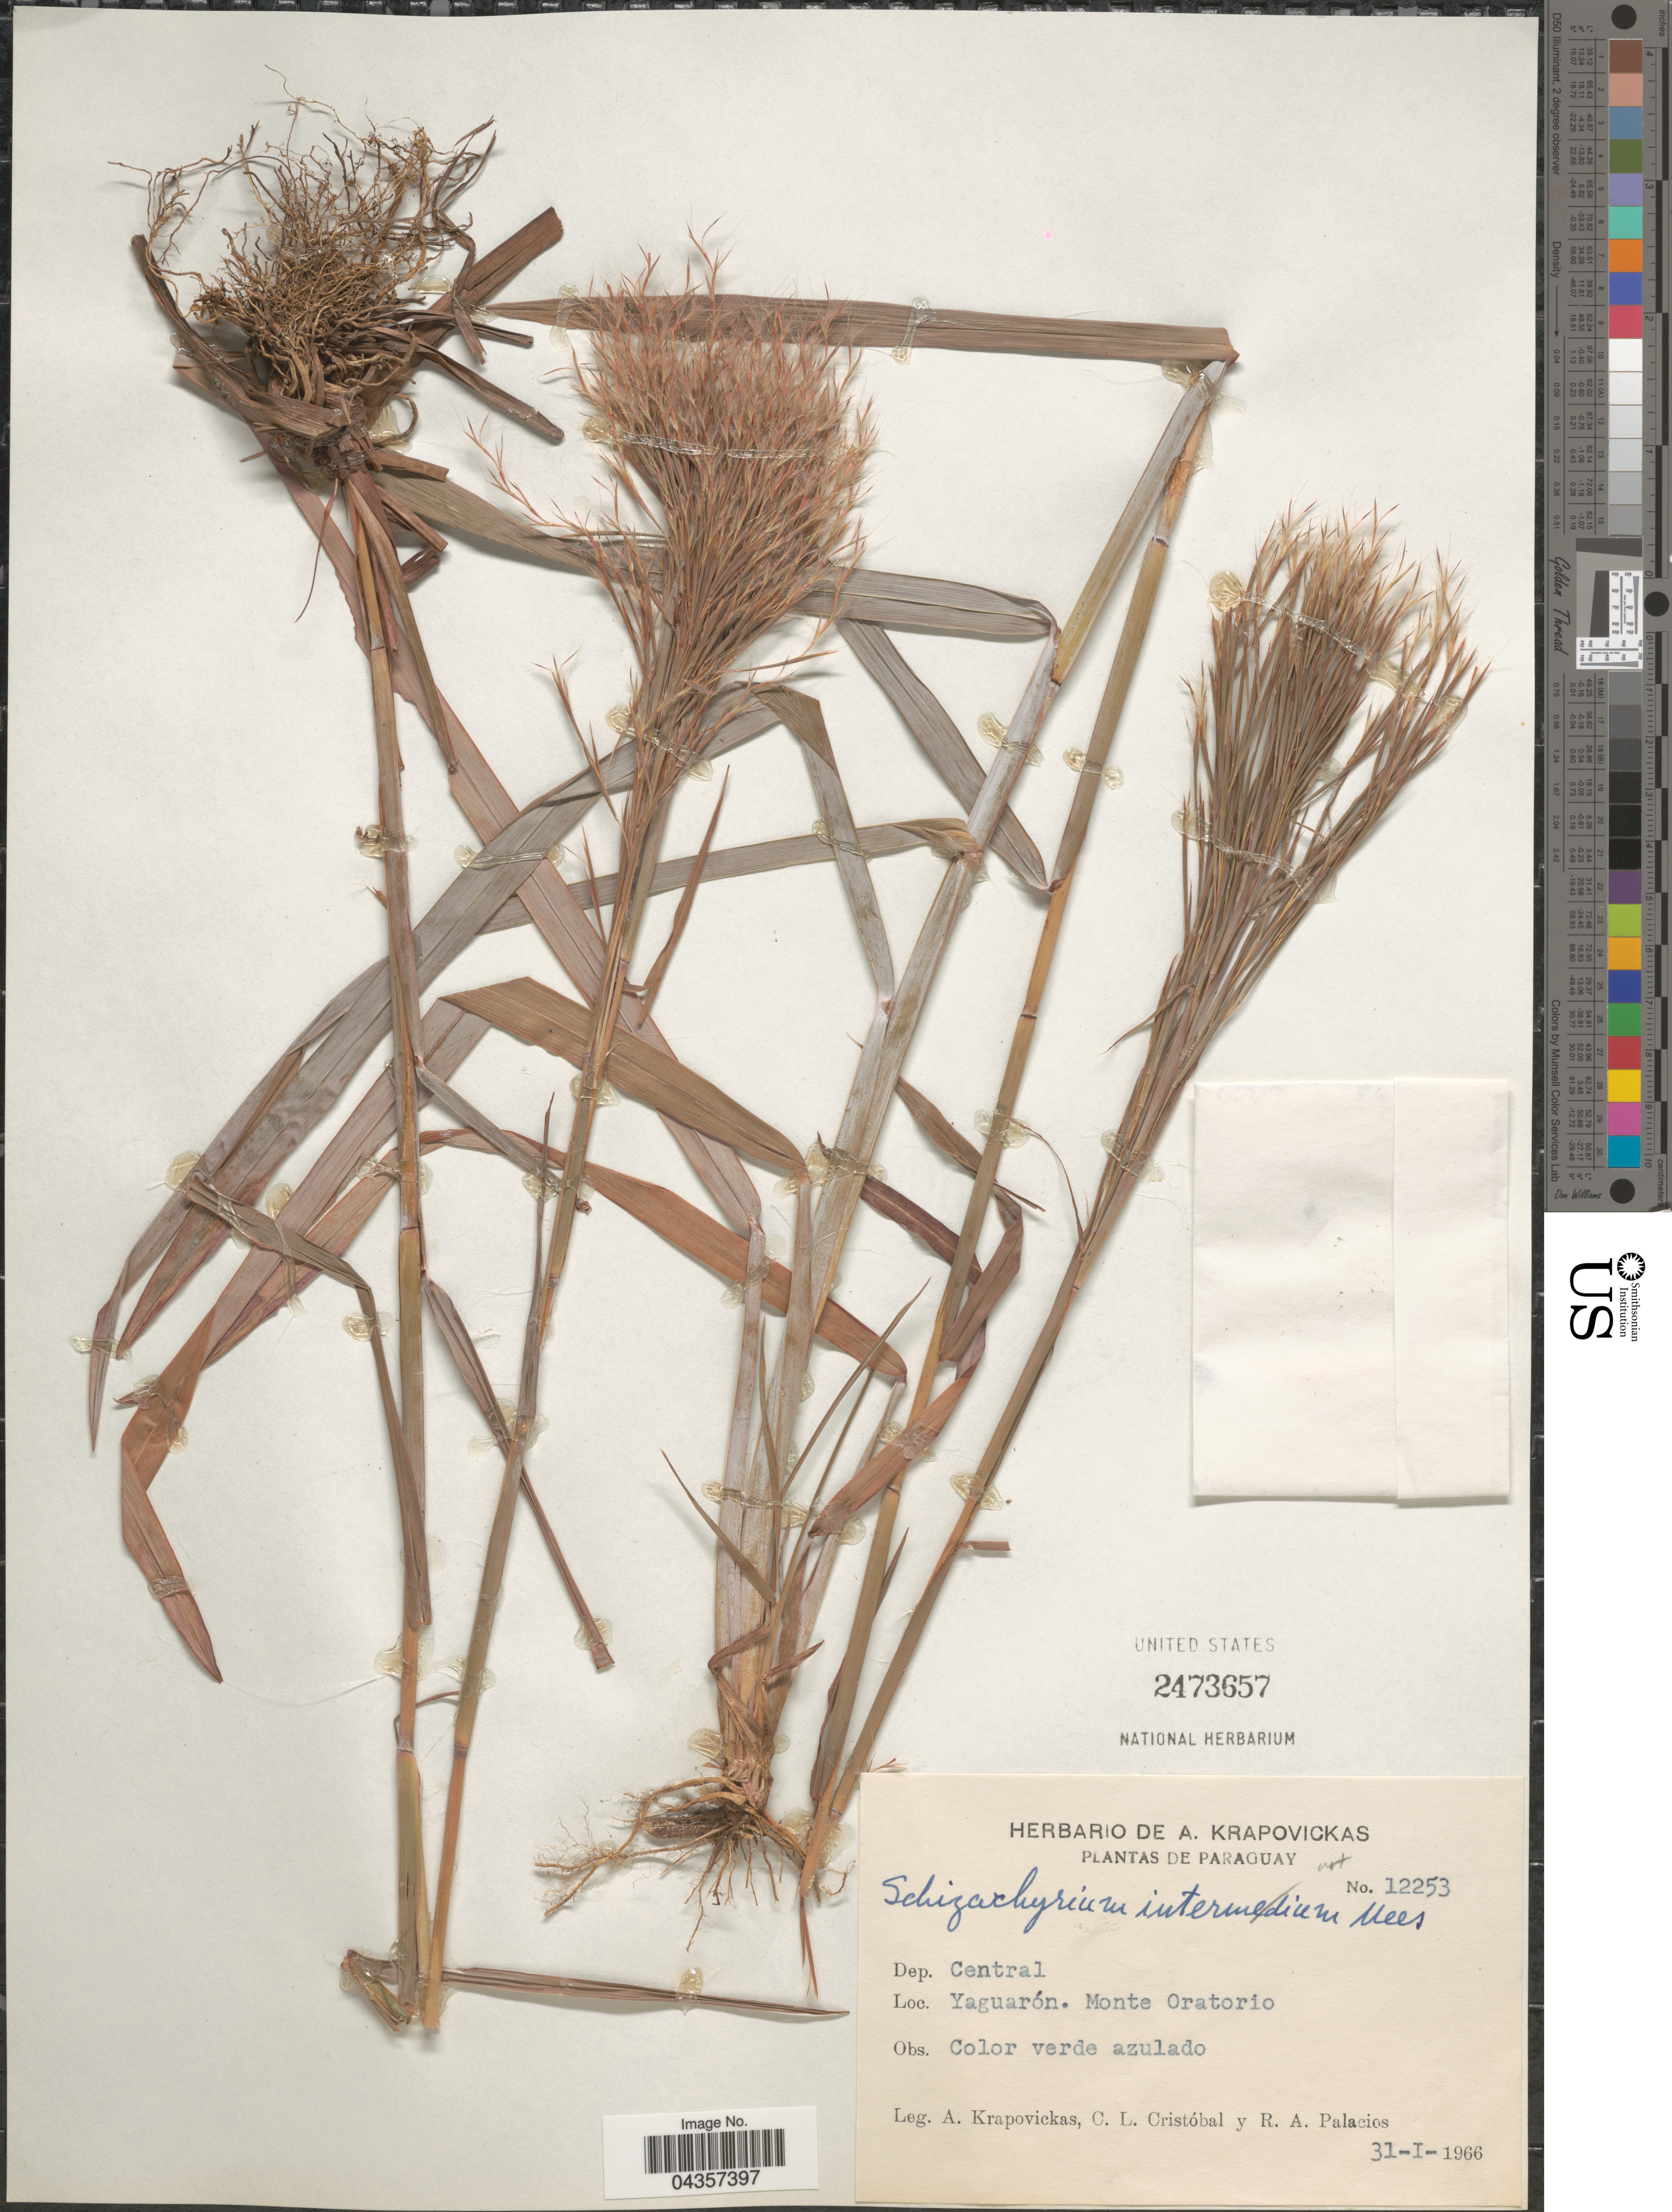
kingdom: Plantae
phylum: Tracheophyta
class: Liliopsida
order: Poales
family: Poaceae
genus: Schizachyrium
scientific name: Schizachyrium sp.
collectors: A. Krapovickas, C. L. Cristóbal & R. Palacios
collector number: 12253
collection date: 1966-01-31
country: Paraguay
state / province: Central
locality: Dep. Central. Yaguarón. Monte Oratorio.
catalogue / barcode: US 2473657